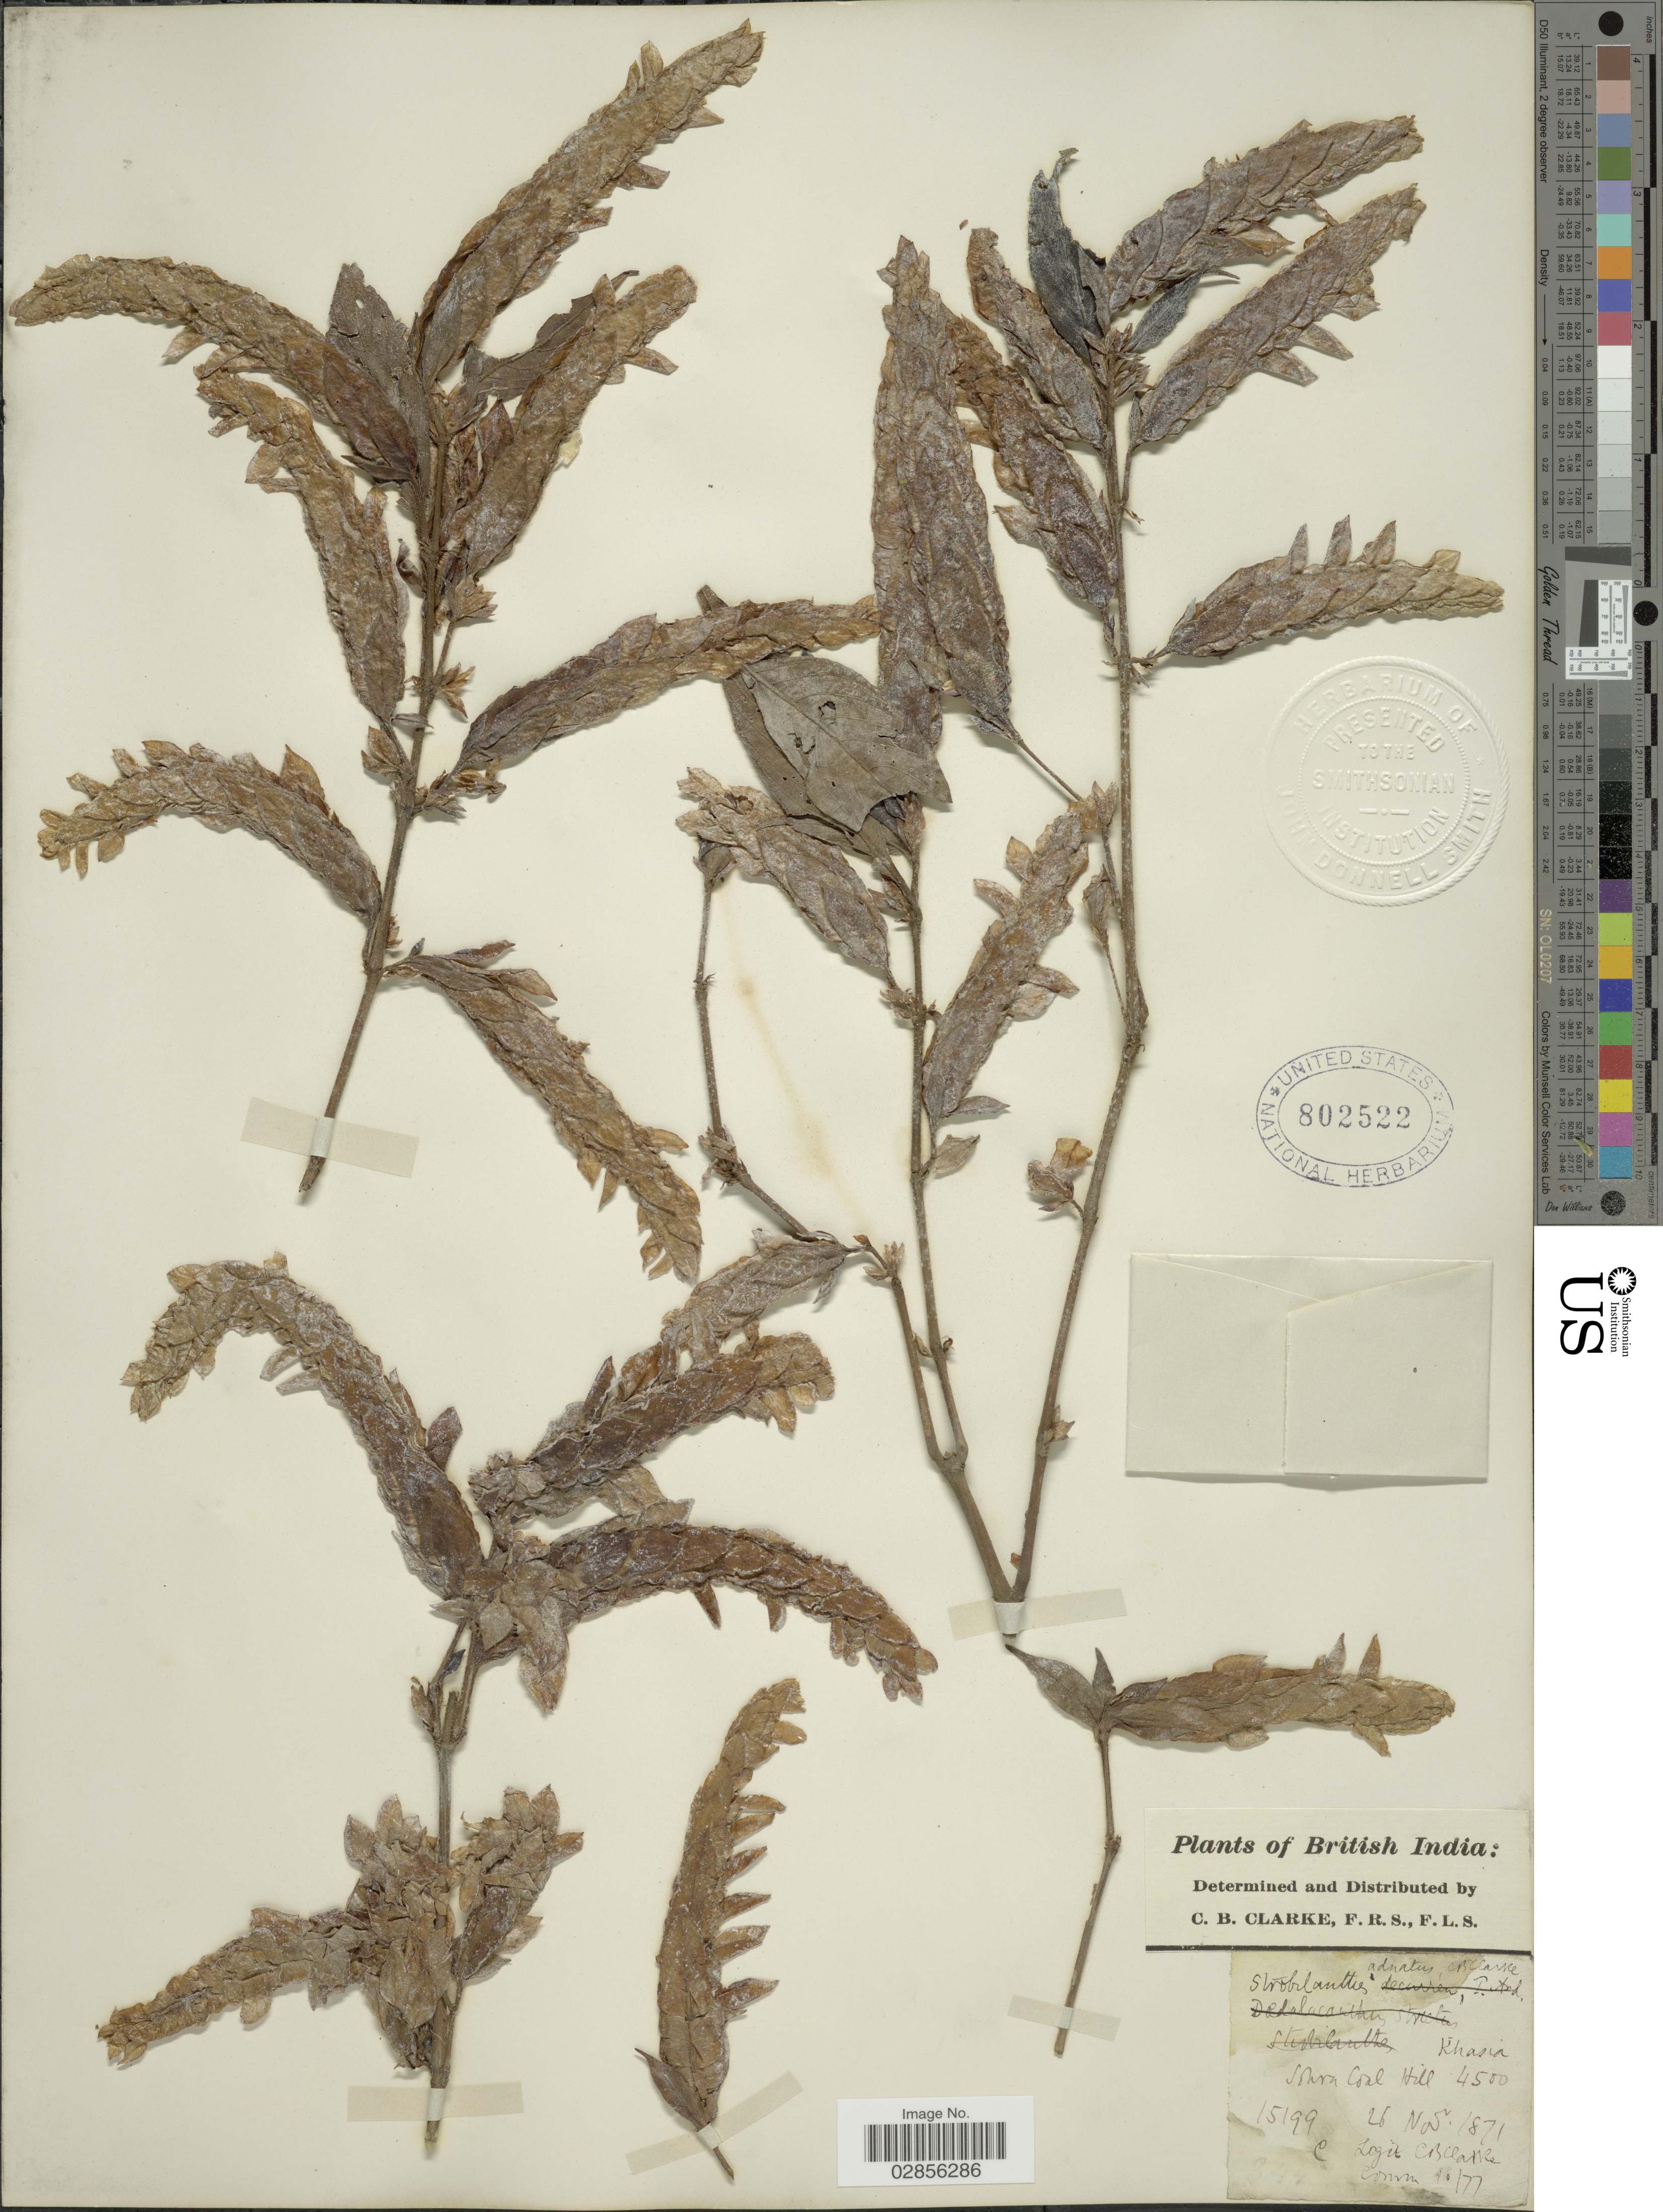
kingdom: Plantae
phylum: Tracheophyta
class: Magnoliopsida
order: Lamiales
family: Acanthaceae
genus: Strobilanthes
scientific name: Strobilanthes adnata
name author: C.B. Clarke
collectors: C. B. Clarke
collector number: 15199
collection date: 1871-11-26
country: India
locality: British India. Khasia, Sohra Coal Hill.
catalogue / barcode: US 802522